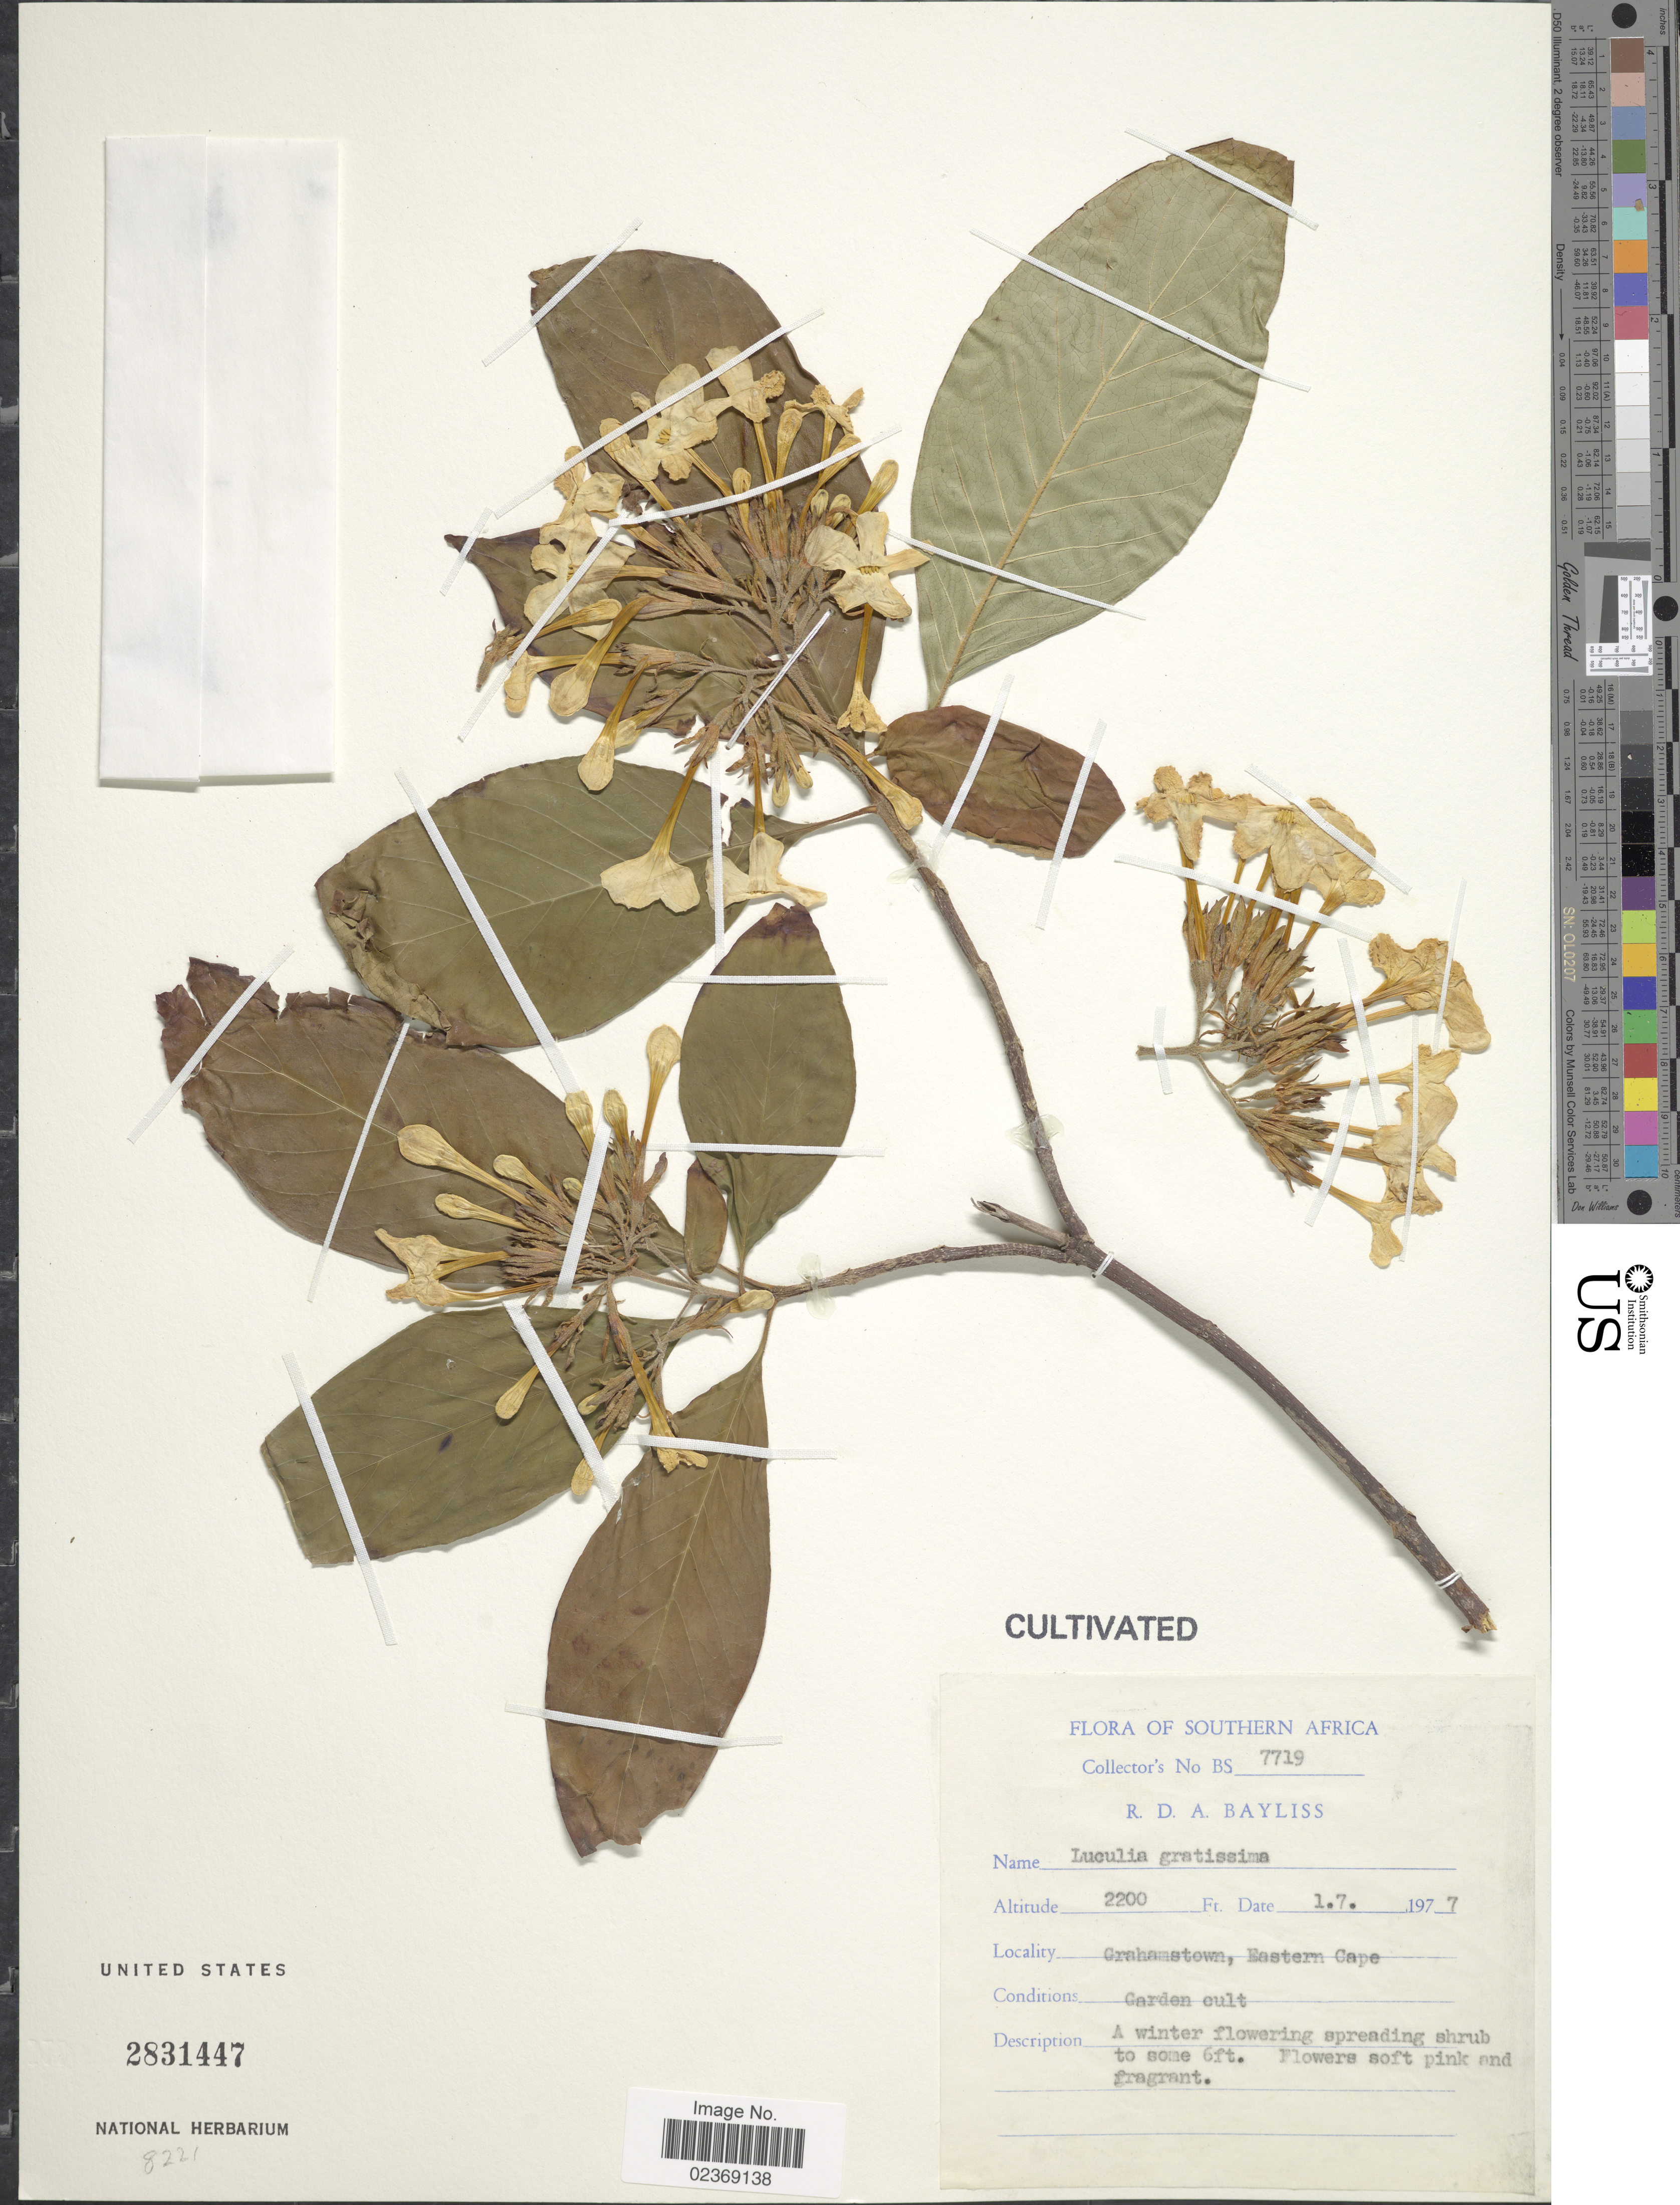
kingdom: Plantae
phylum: Tracheophyta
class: Magnoliopsida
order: Gentianales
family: Rubiaceae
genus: Luculia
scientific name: Luculia gratissima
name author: (Wall.) Sweet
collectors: R. Bayliss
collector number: BS 7719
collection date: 1977-07-01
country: South Africa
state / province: Eastern Cape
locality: Southern Africa, Grahamstown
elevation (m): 671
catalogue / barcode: US 2831447